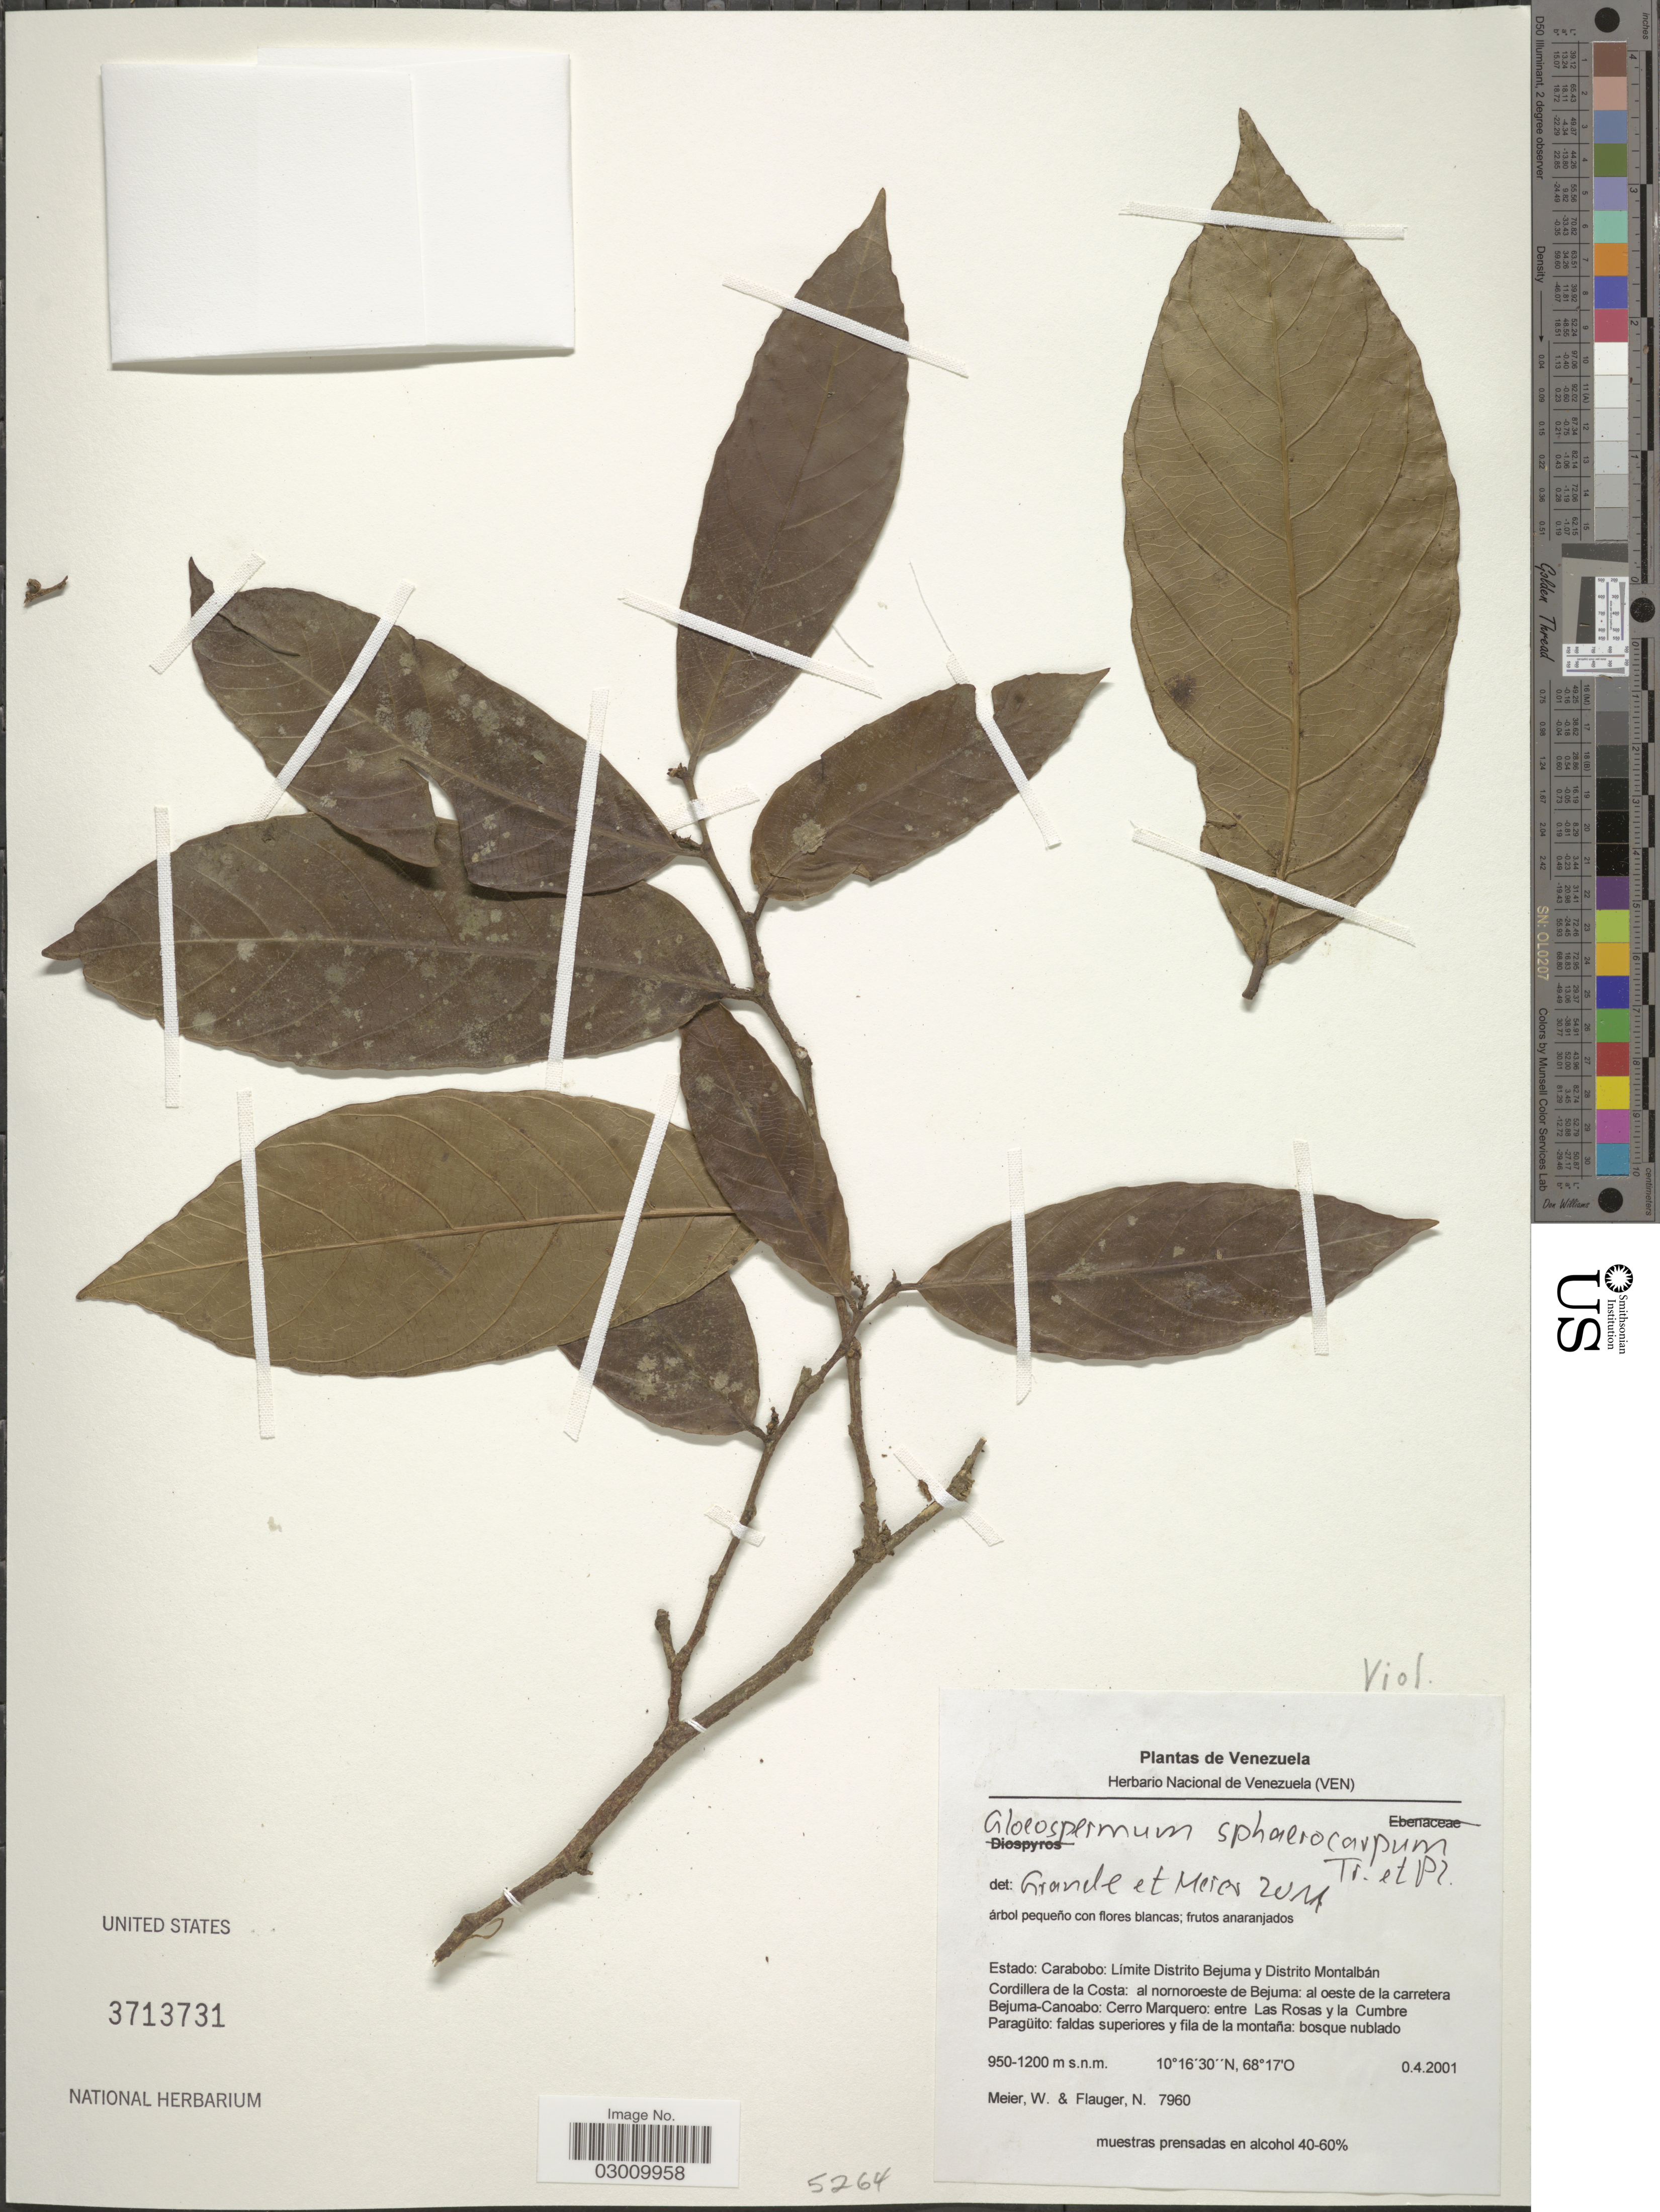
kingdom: Plantae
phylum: Tracheophyta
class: Magnoliopsida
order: Malpighiales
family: Violaceae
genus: Gloeospermum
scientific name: Gloeospermum sphaerocarpum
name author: Triana & Planch.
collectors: W. Meier & N. Flauger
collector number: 7960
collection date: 2001-04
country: Venezuela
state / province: Carabobo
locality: Límite Distrito Bejuma y Distrito Montalbán, Cordillera de la Costa: al nornoroeste de Bejuma: al oeste de la carretera Bejuma-Canoabo: Cerro Marquero: entre Las Rosas y la Cumbre Paragüito.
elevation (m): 950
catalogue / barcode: US 3713731